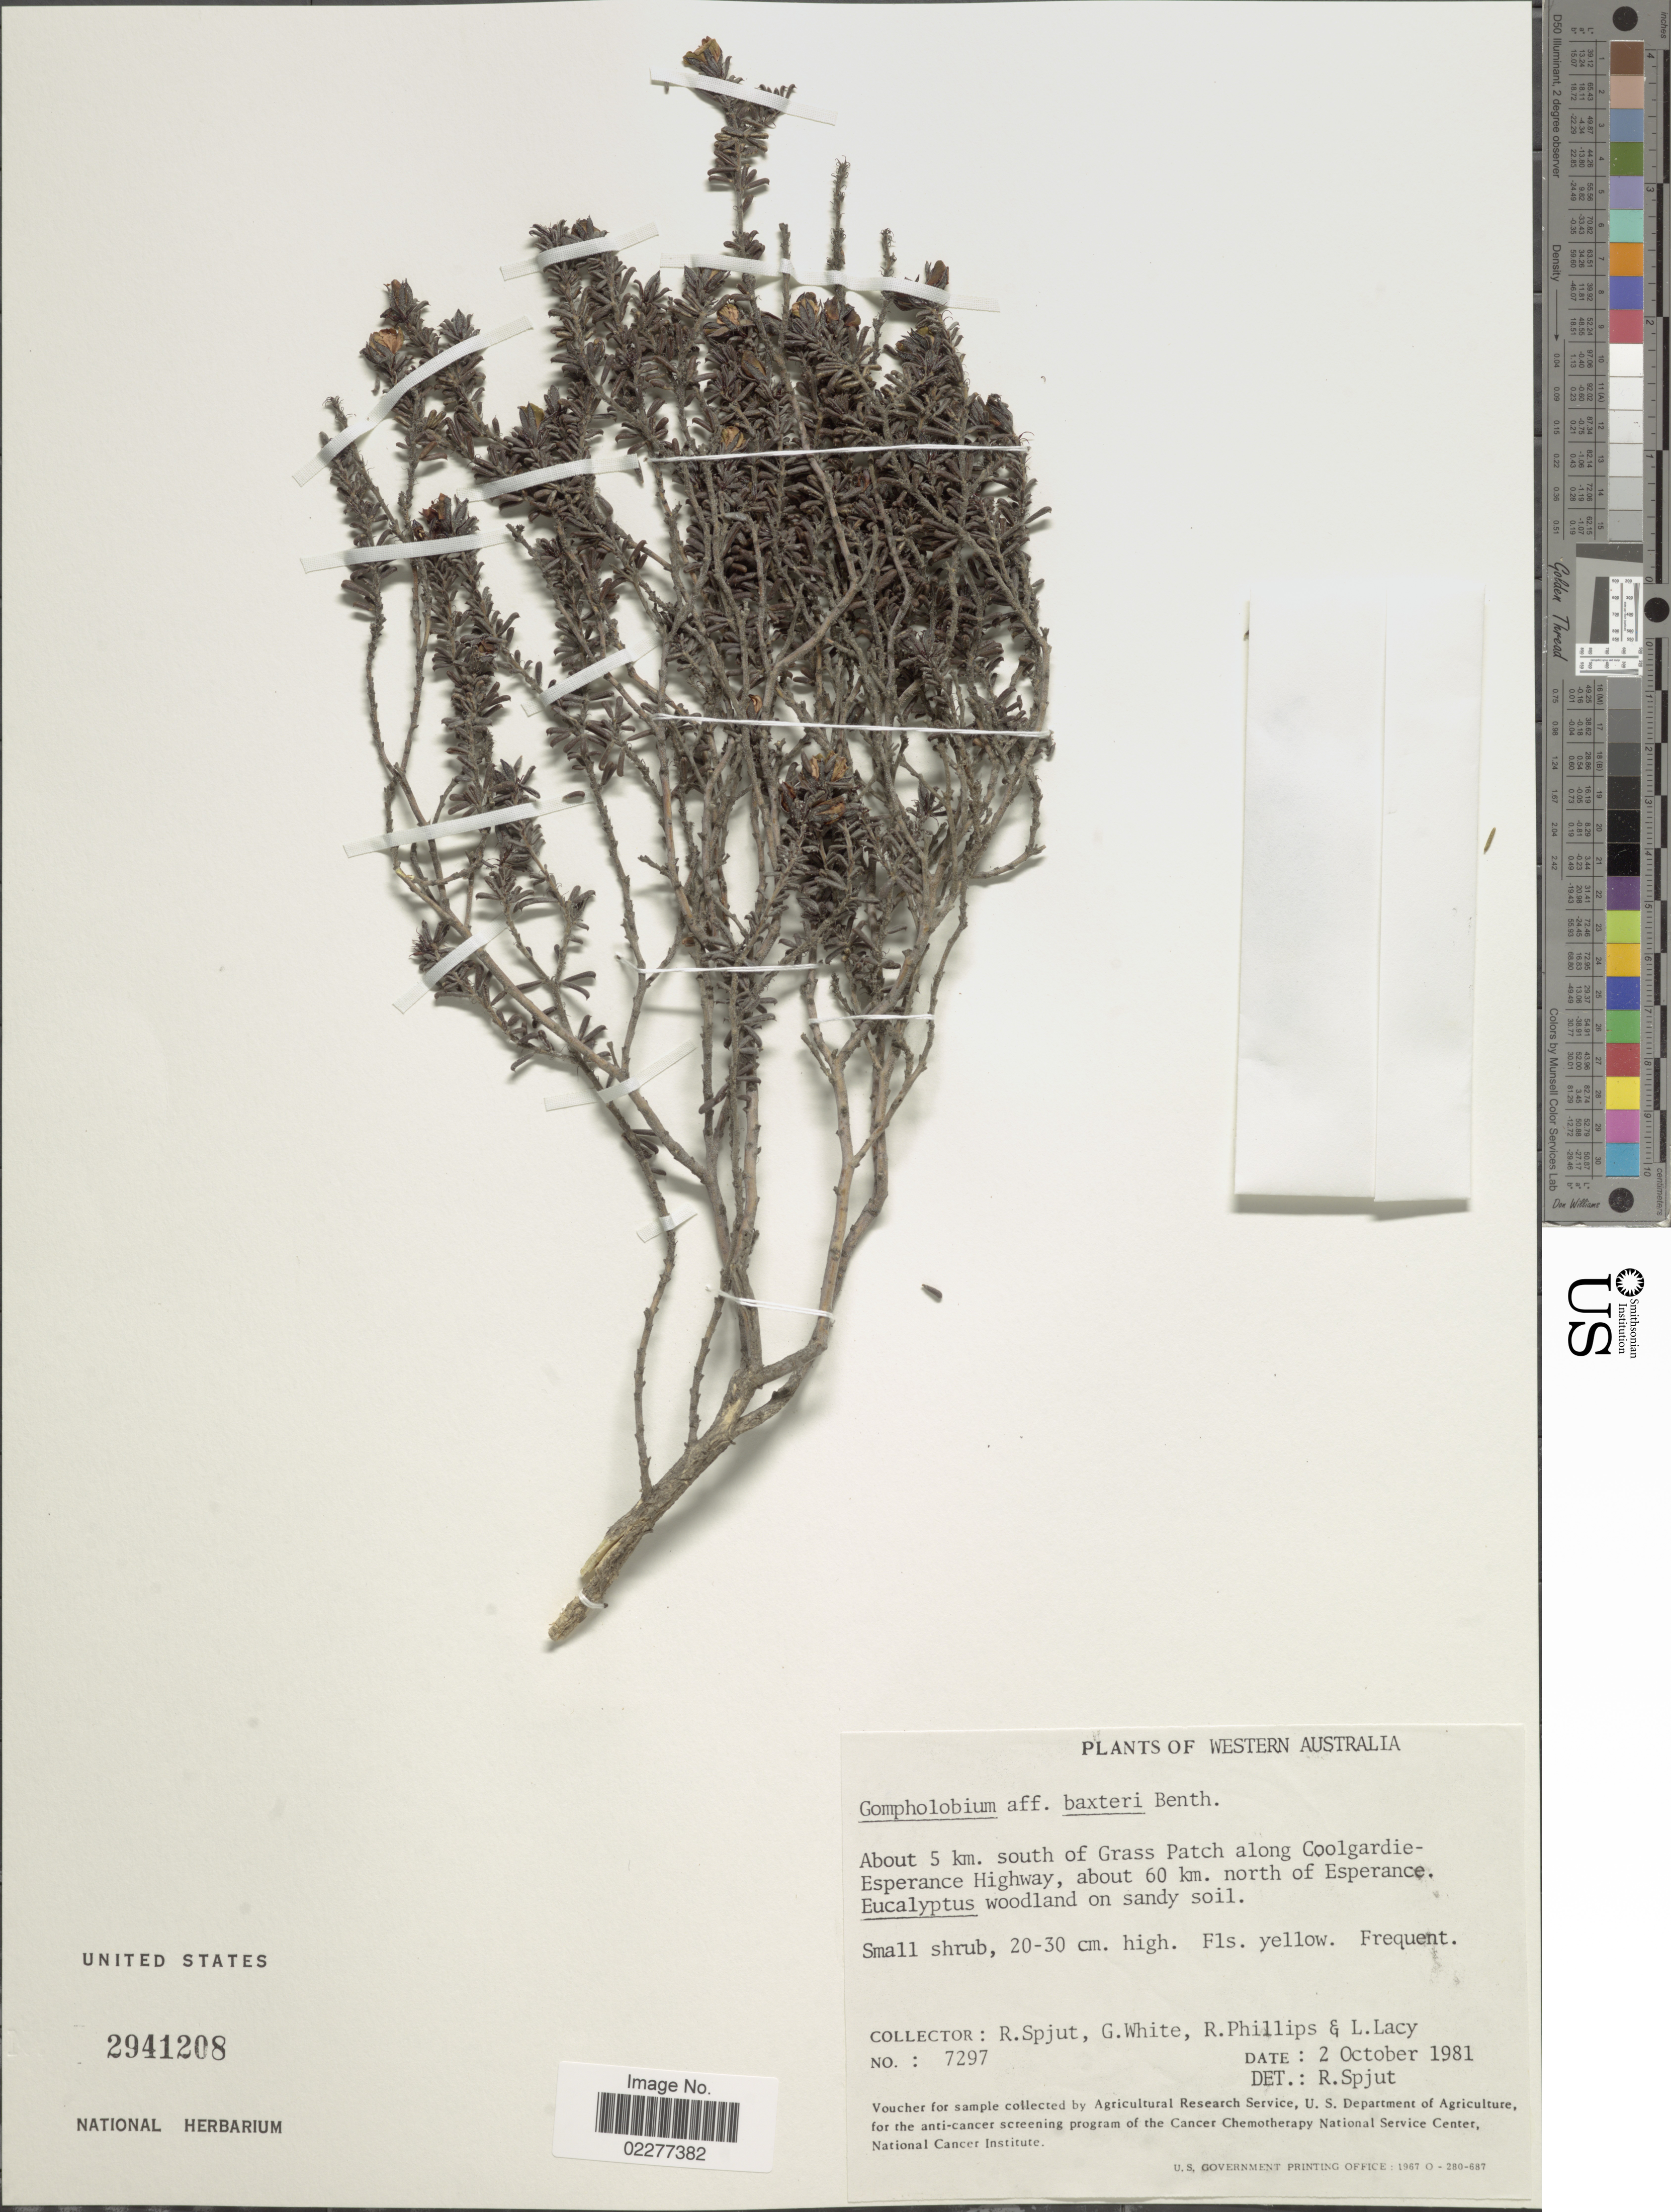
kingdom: Plantae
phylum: Tracheophyta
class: Magnoliopsida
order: Fabales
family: Fabaceae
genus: Gompholobium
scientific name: Gompholobium baxteri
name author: Benth.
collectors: R. Spjut, G. White, R. Phillips & L. Lacy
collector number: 7297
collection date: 1981-10-02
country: Australia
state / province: Western Australia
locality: About 5 km south of Grass Patch along Coolgardie-Esperance Highway, about 60 km north of Esperance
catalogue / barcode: US 2941208